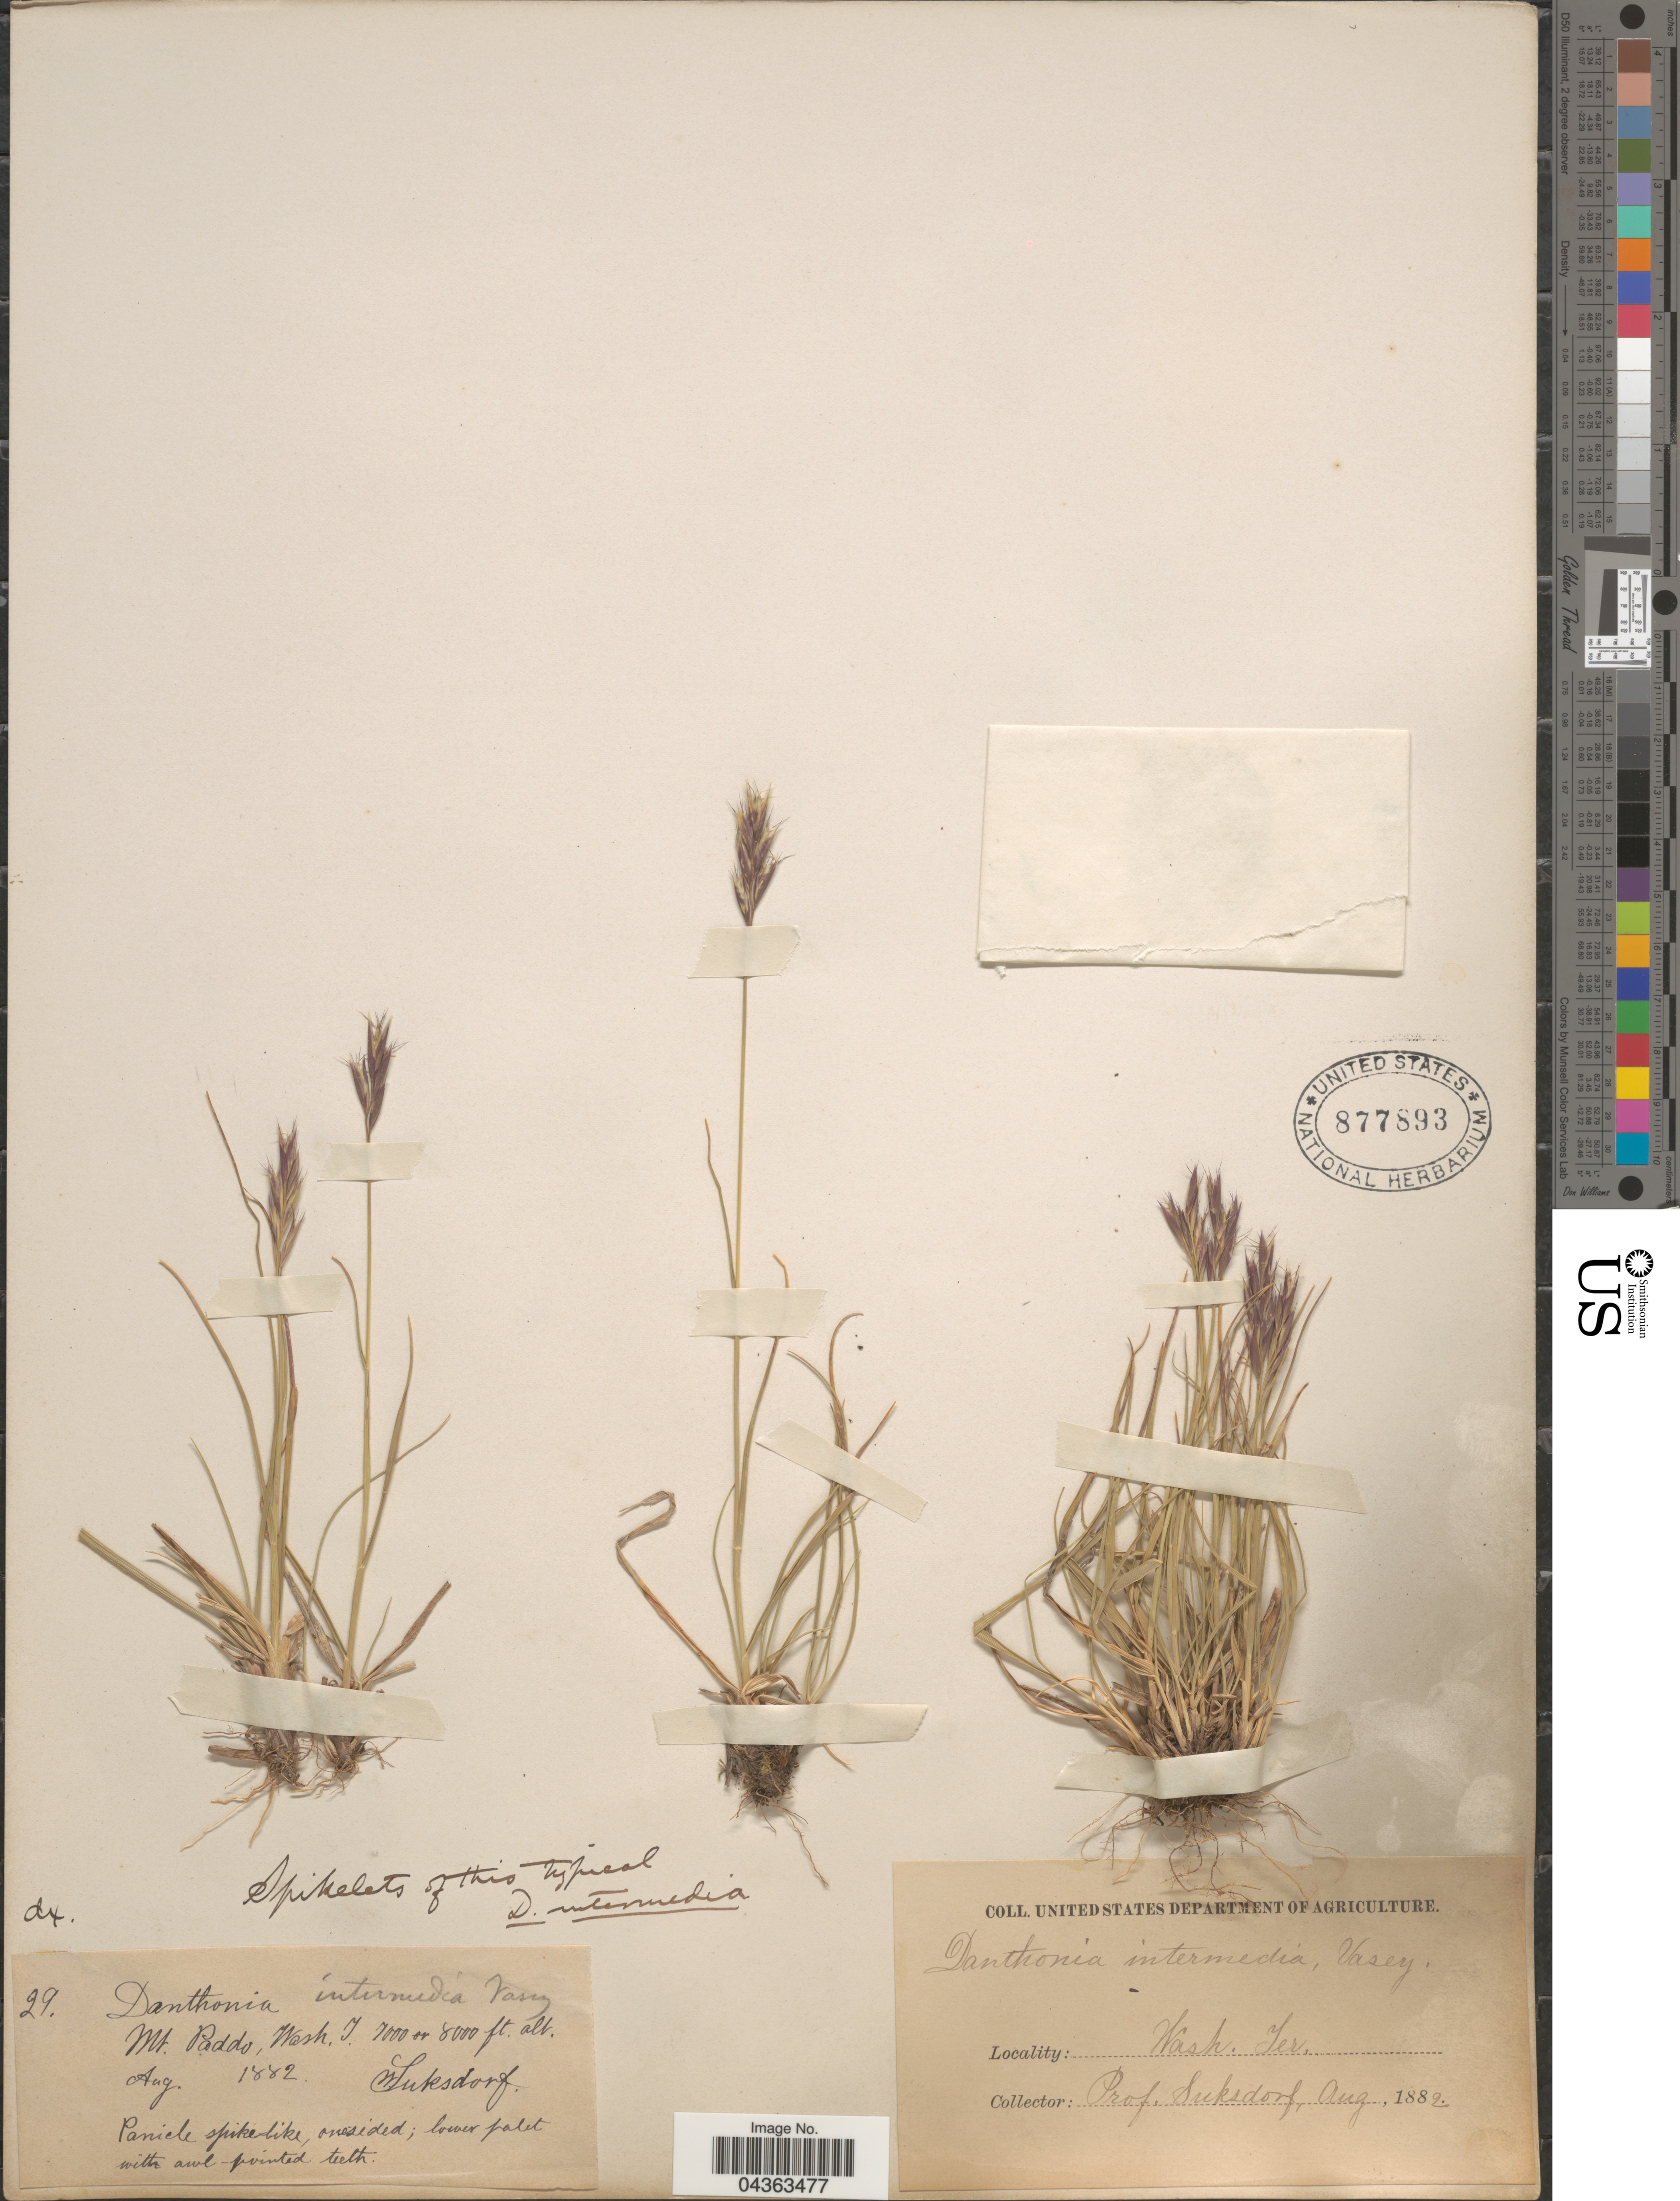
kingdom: Plantae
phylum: Tracheophyta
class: Liliopsida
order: Poales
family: Poaceae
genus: Danthonia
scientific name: Danthonia intermedia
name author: Vasey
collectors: -- Suksdorf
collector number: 29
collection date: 1882-08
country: United States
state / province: Washington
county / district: Skamania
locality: Mt. Paddo, Wash. Ter.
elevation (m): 2134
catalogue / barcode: US 877893